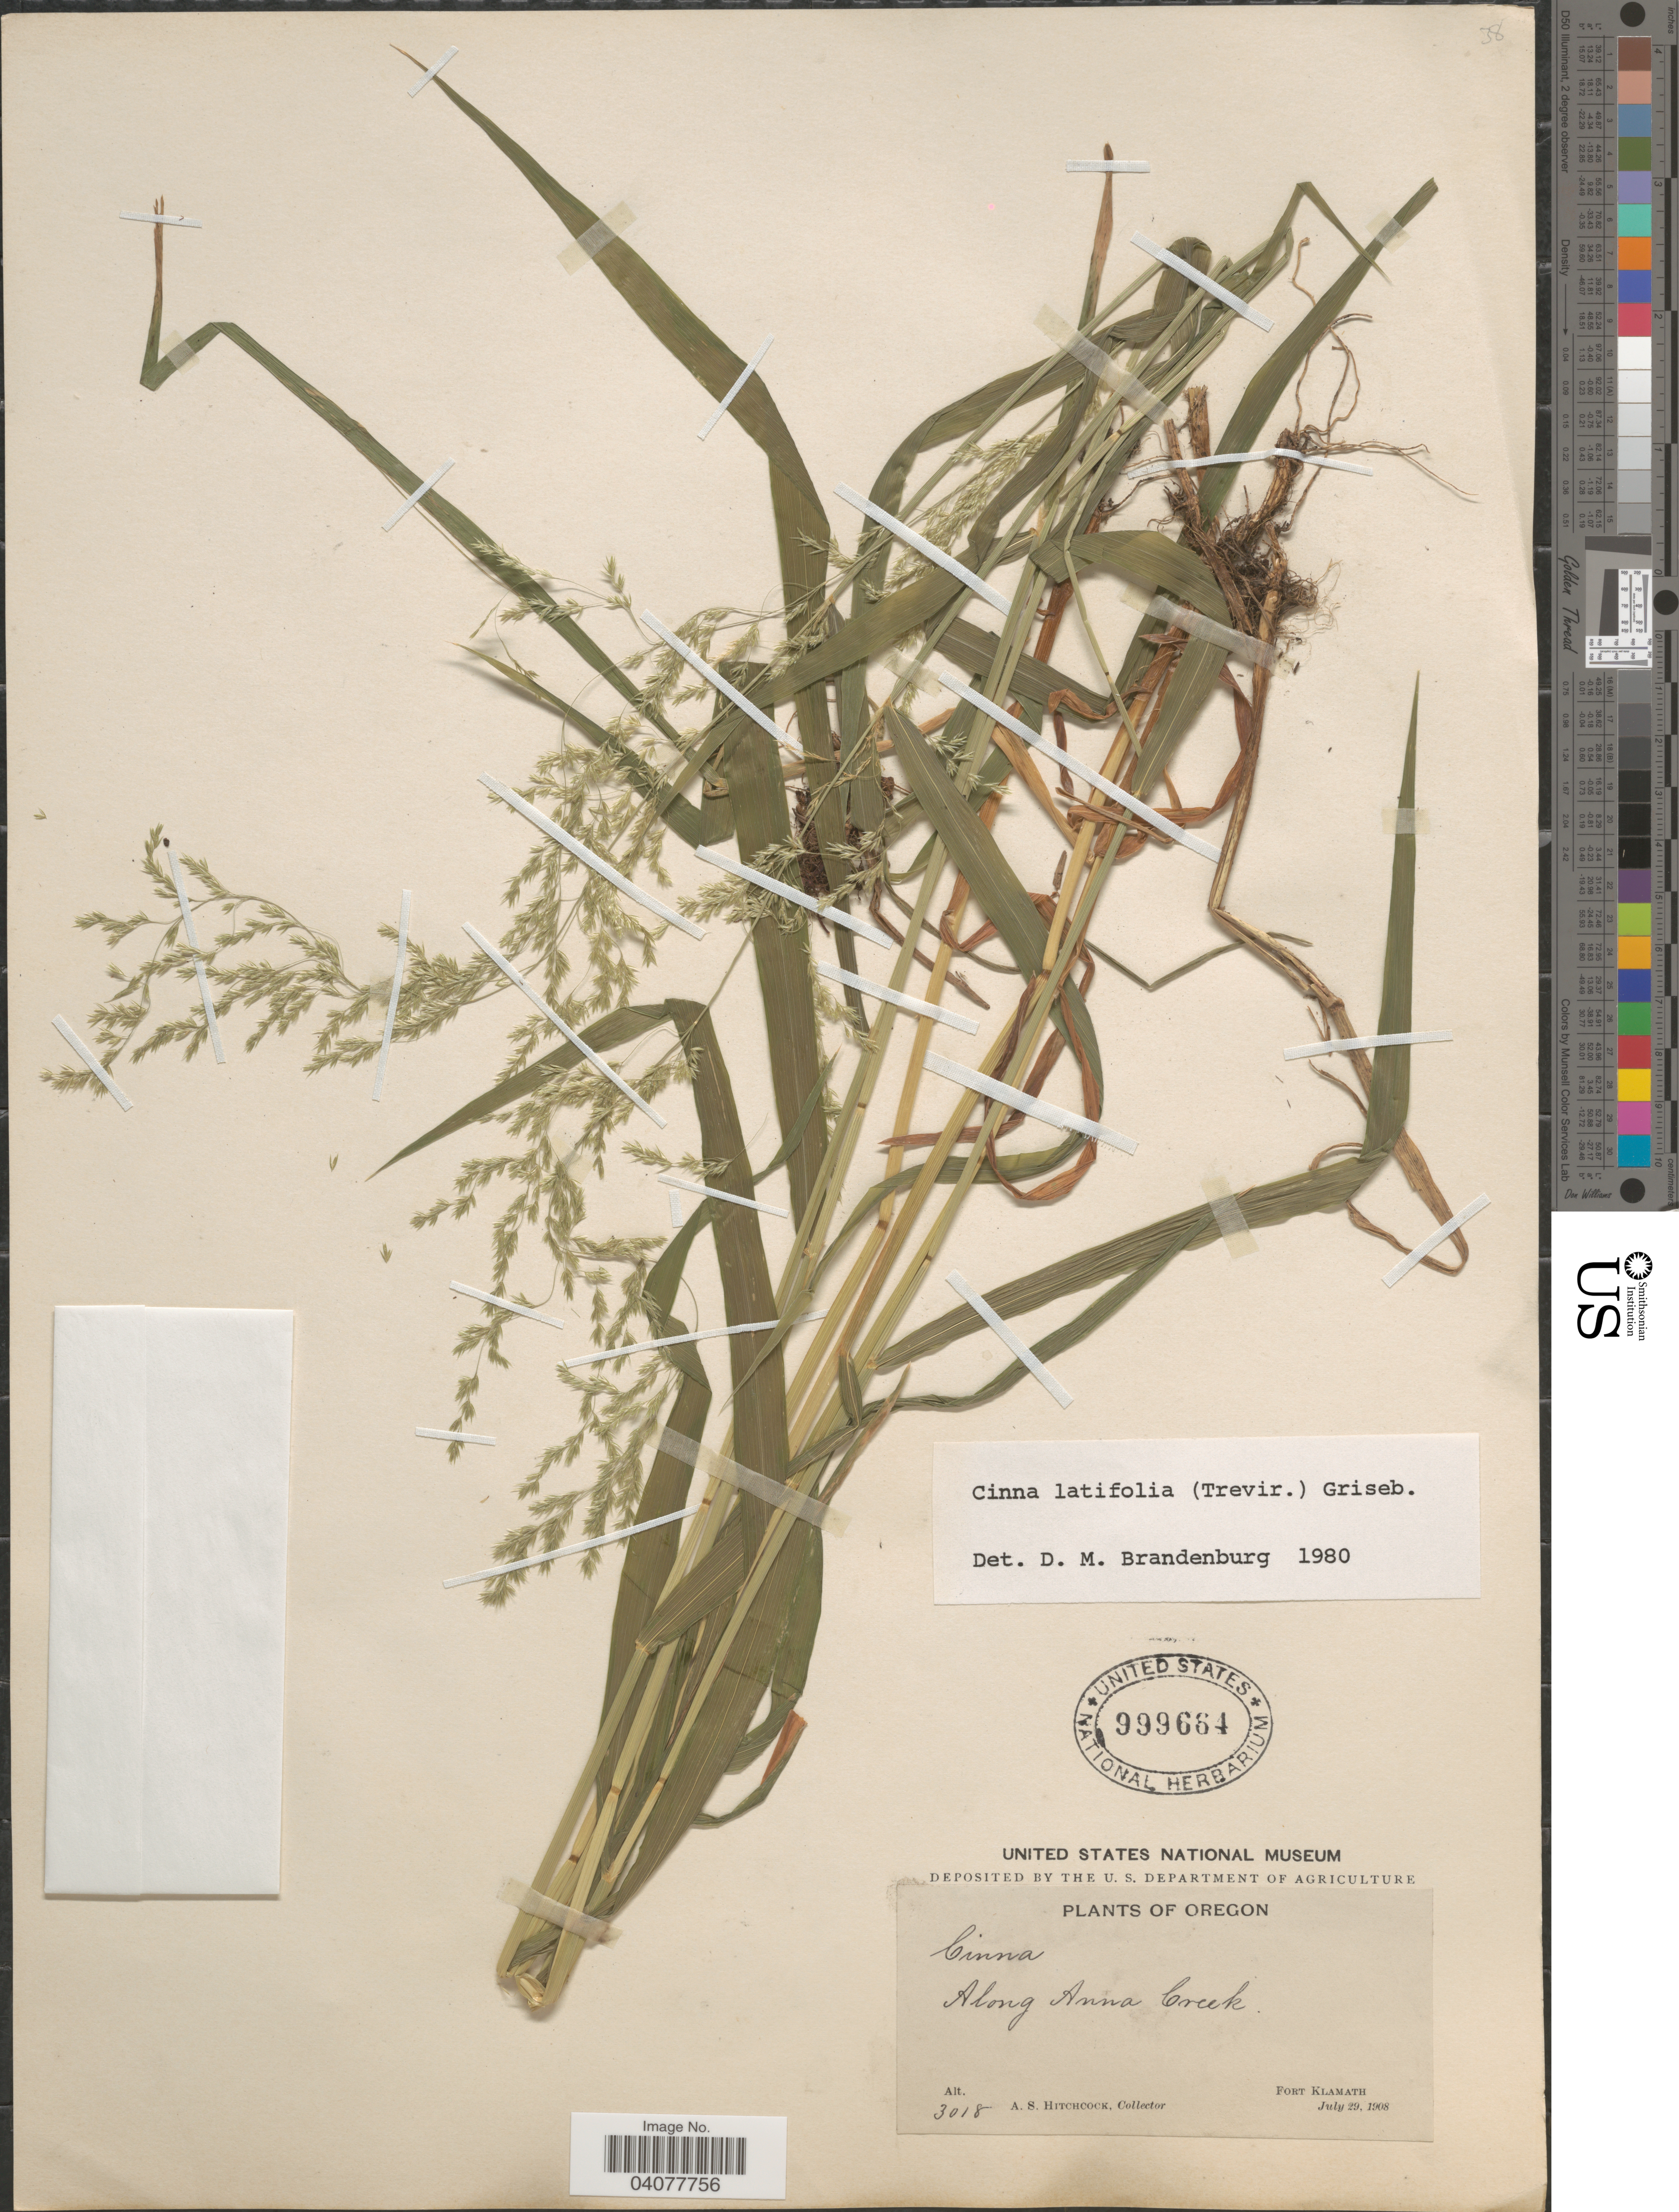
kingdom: Plantae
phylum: Tracheophyta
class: Liliopsida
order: Poales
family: Poaceae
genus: Cinna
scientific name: Cinna latifolia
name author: (Trevir. ex Goeppert) Griseb.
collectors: A. S. Hitchcock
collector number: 3018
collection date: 1908-07-29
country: United States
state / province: Oregon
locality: Along Anna Creek. Fort Klamath.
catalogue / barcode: US 999664